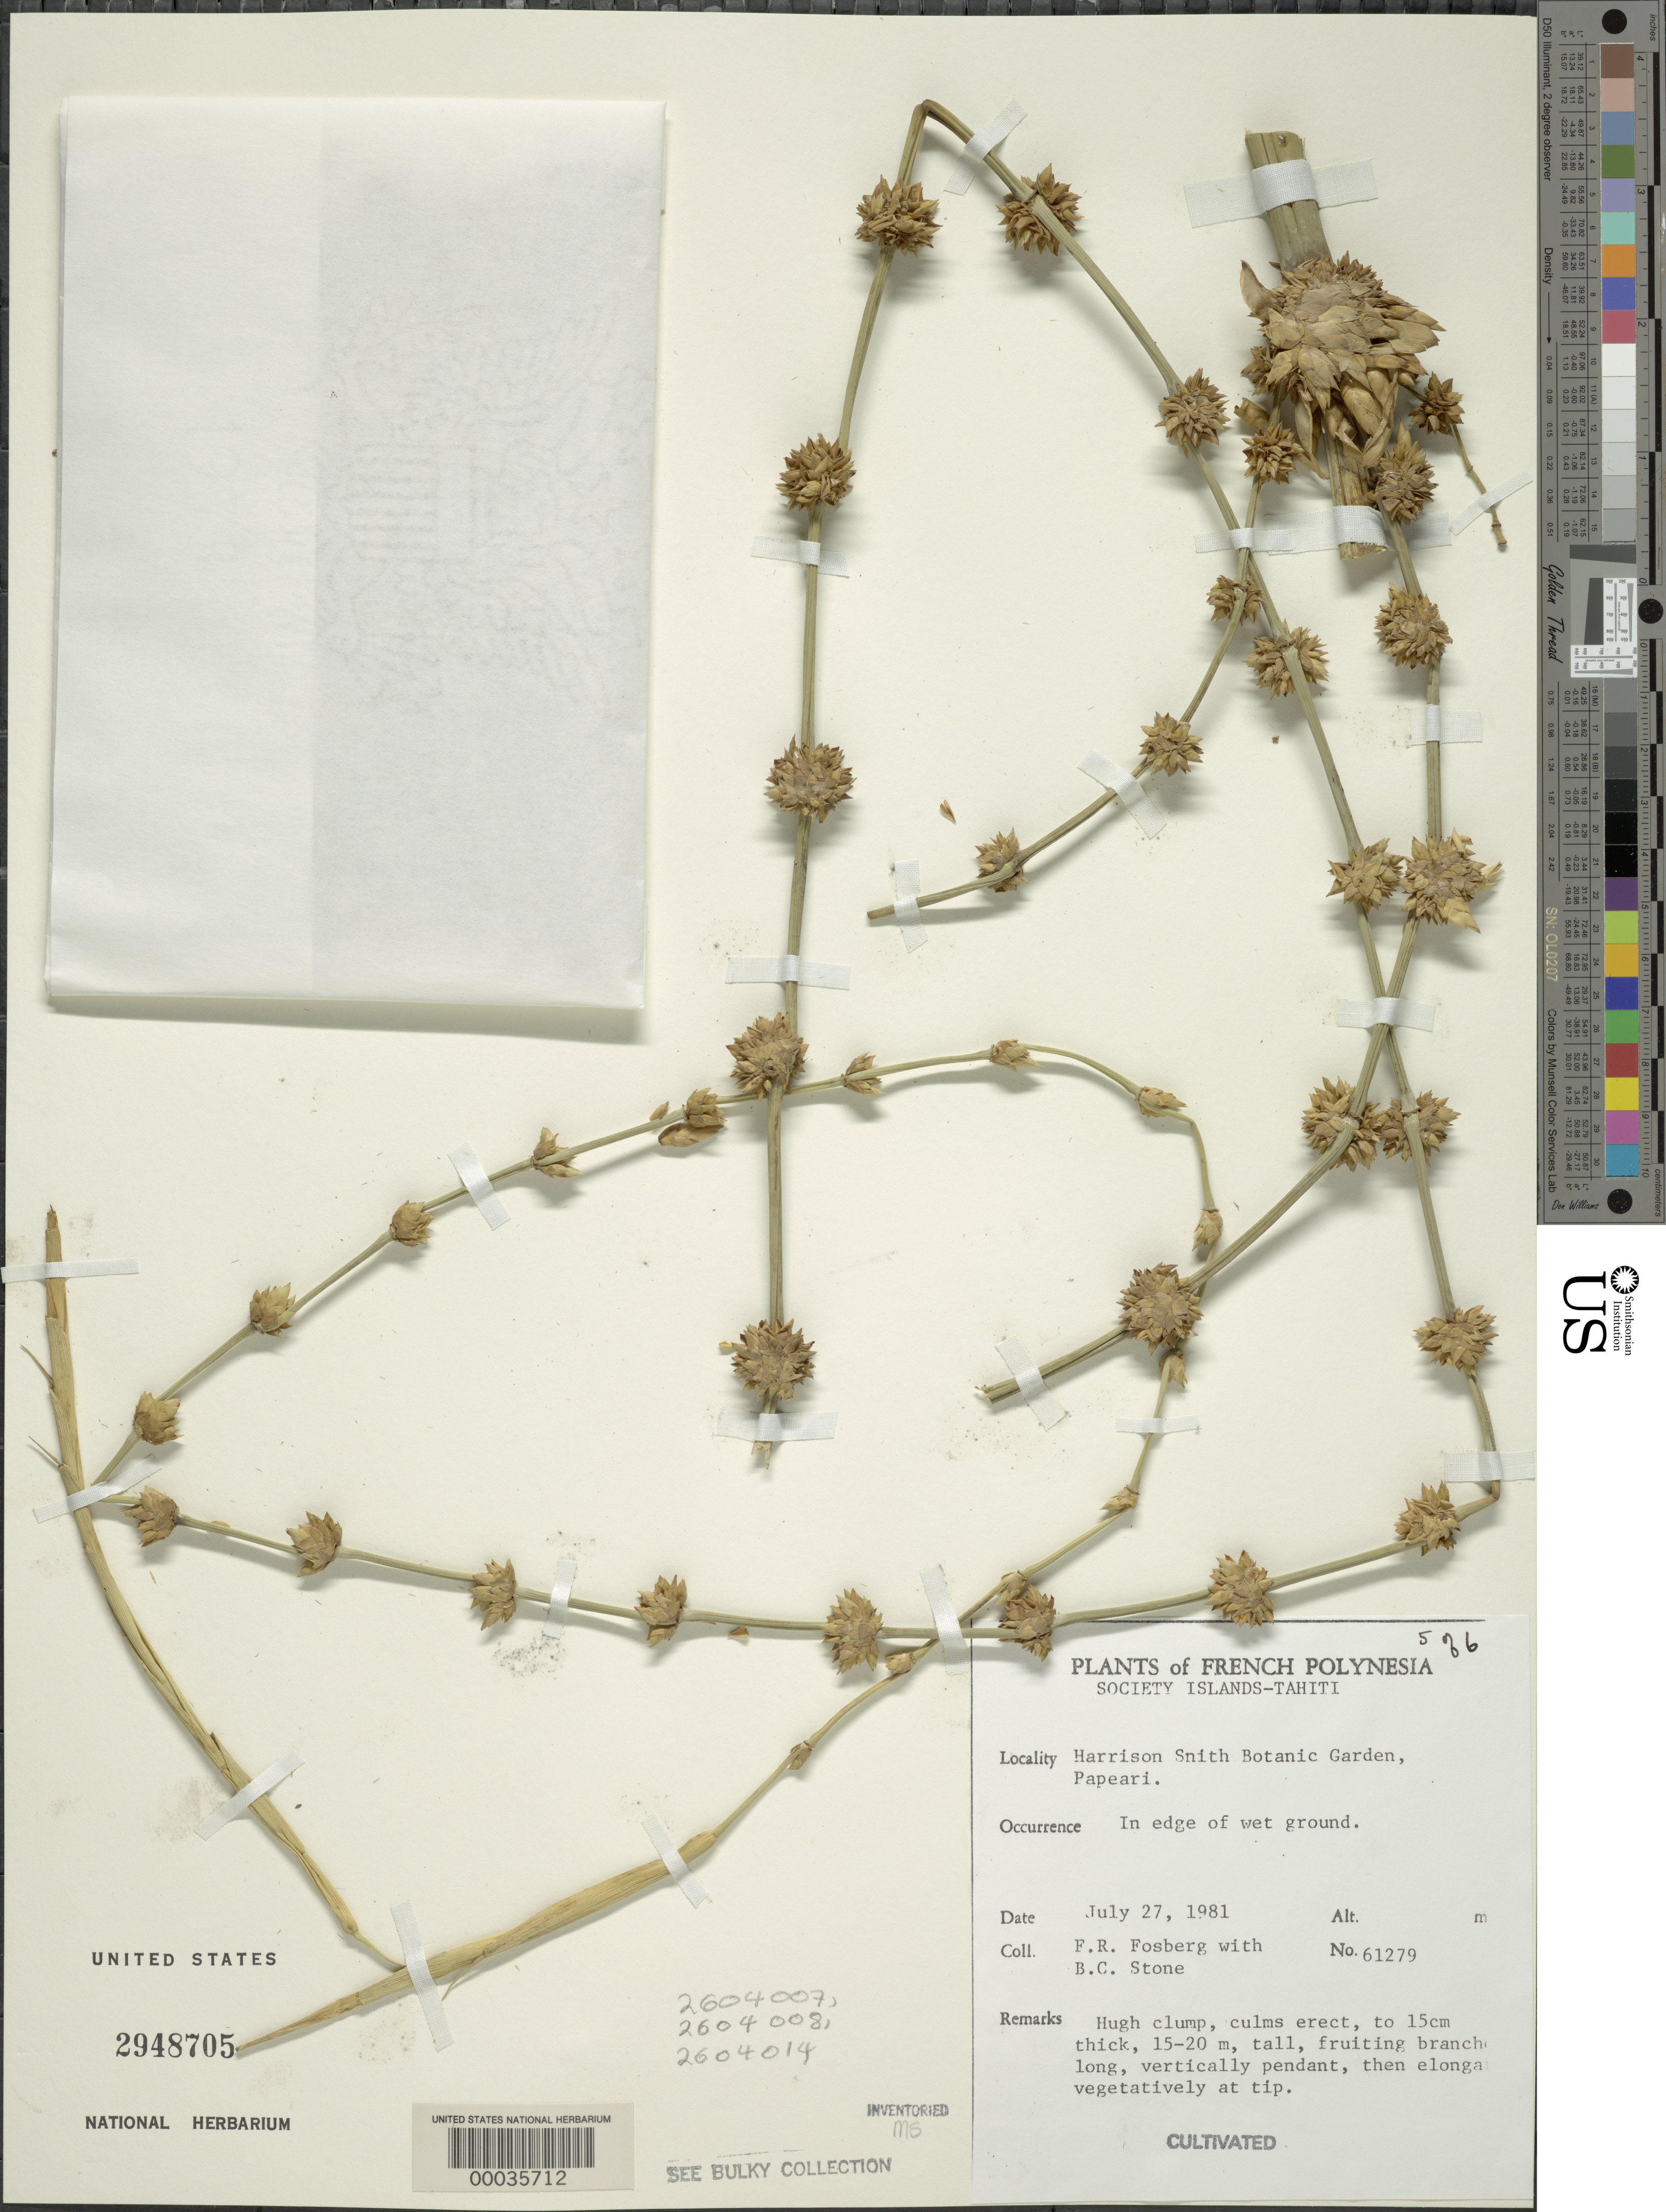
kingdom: Plantae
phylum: Tracheophyta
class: Liliopsida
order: Poales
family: Poaceae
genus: Dendrocalamus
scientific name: Dendrocalamus sp.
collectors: F. R. Fosberg & B. C. Stone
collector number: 61279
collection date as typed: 27 Jul 1981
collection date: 1981-07-27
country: French Polynesia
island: Tahiti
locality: Harrison smith botanical gardens - papeari [Society Is.]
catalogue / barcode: US 2948705